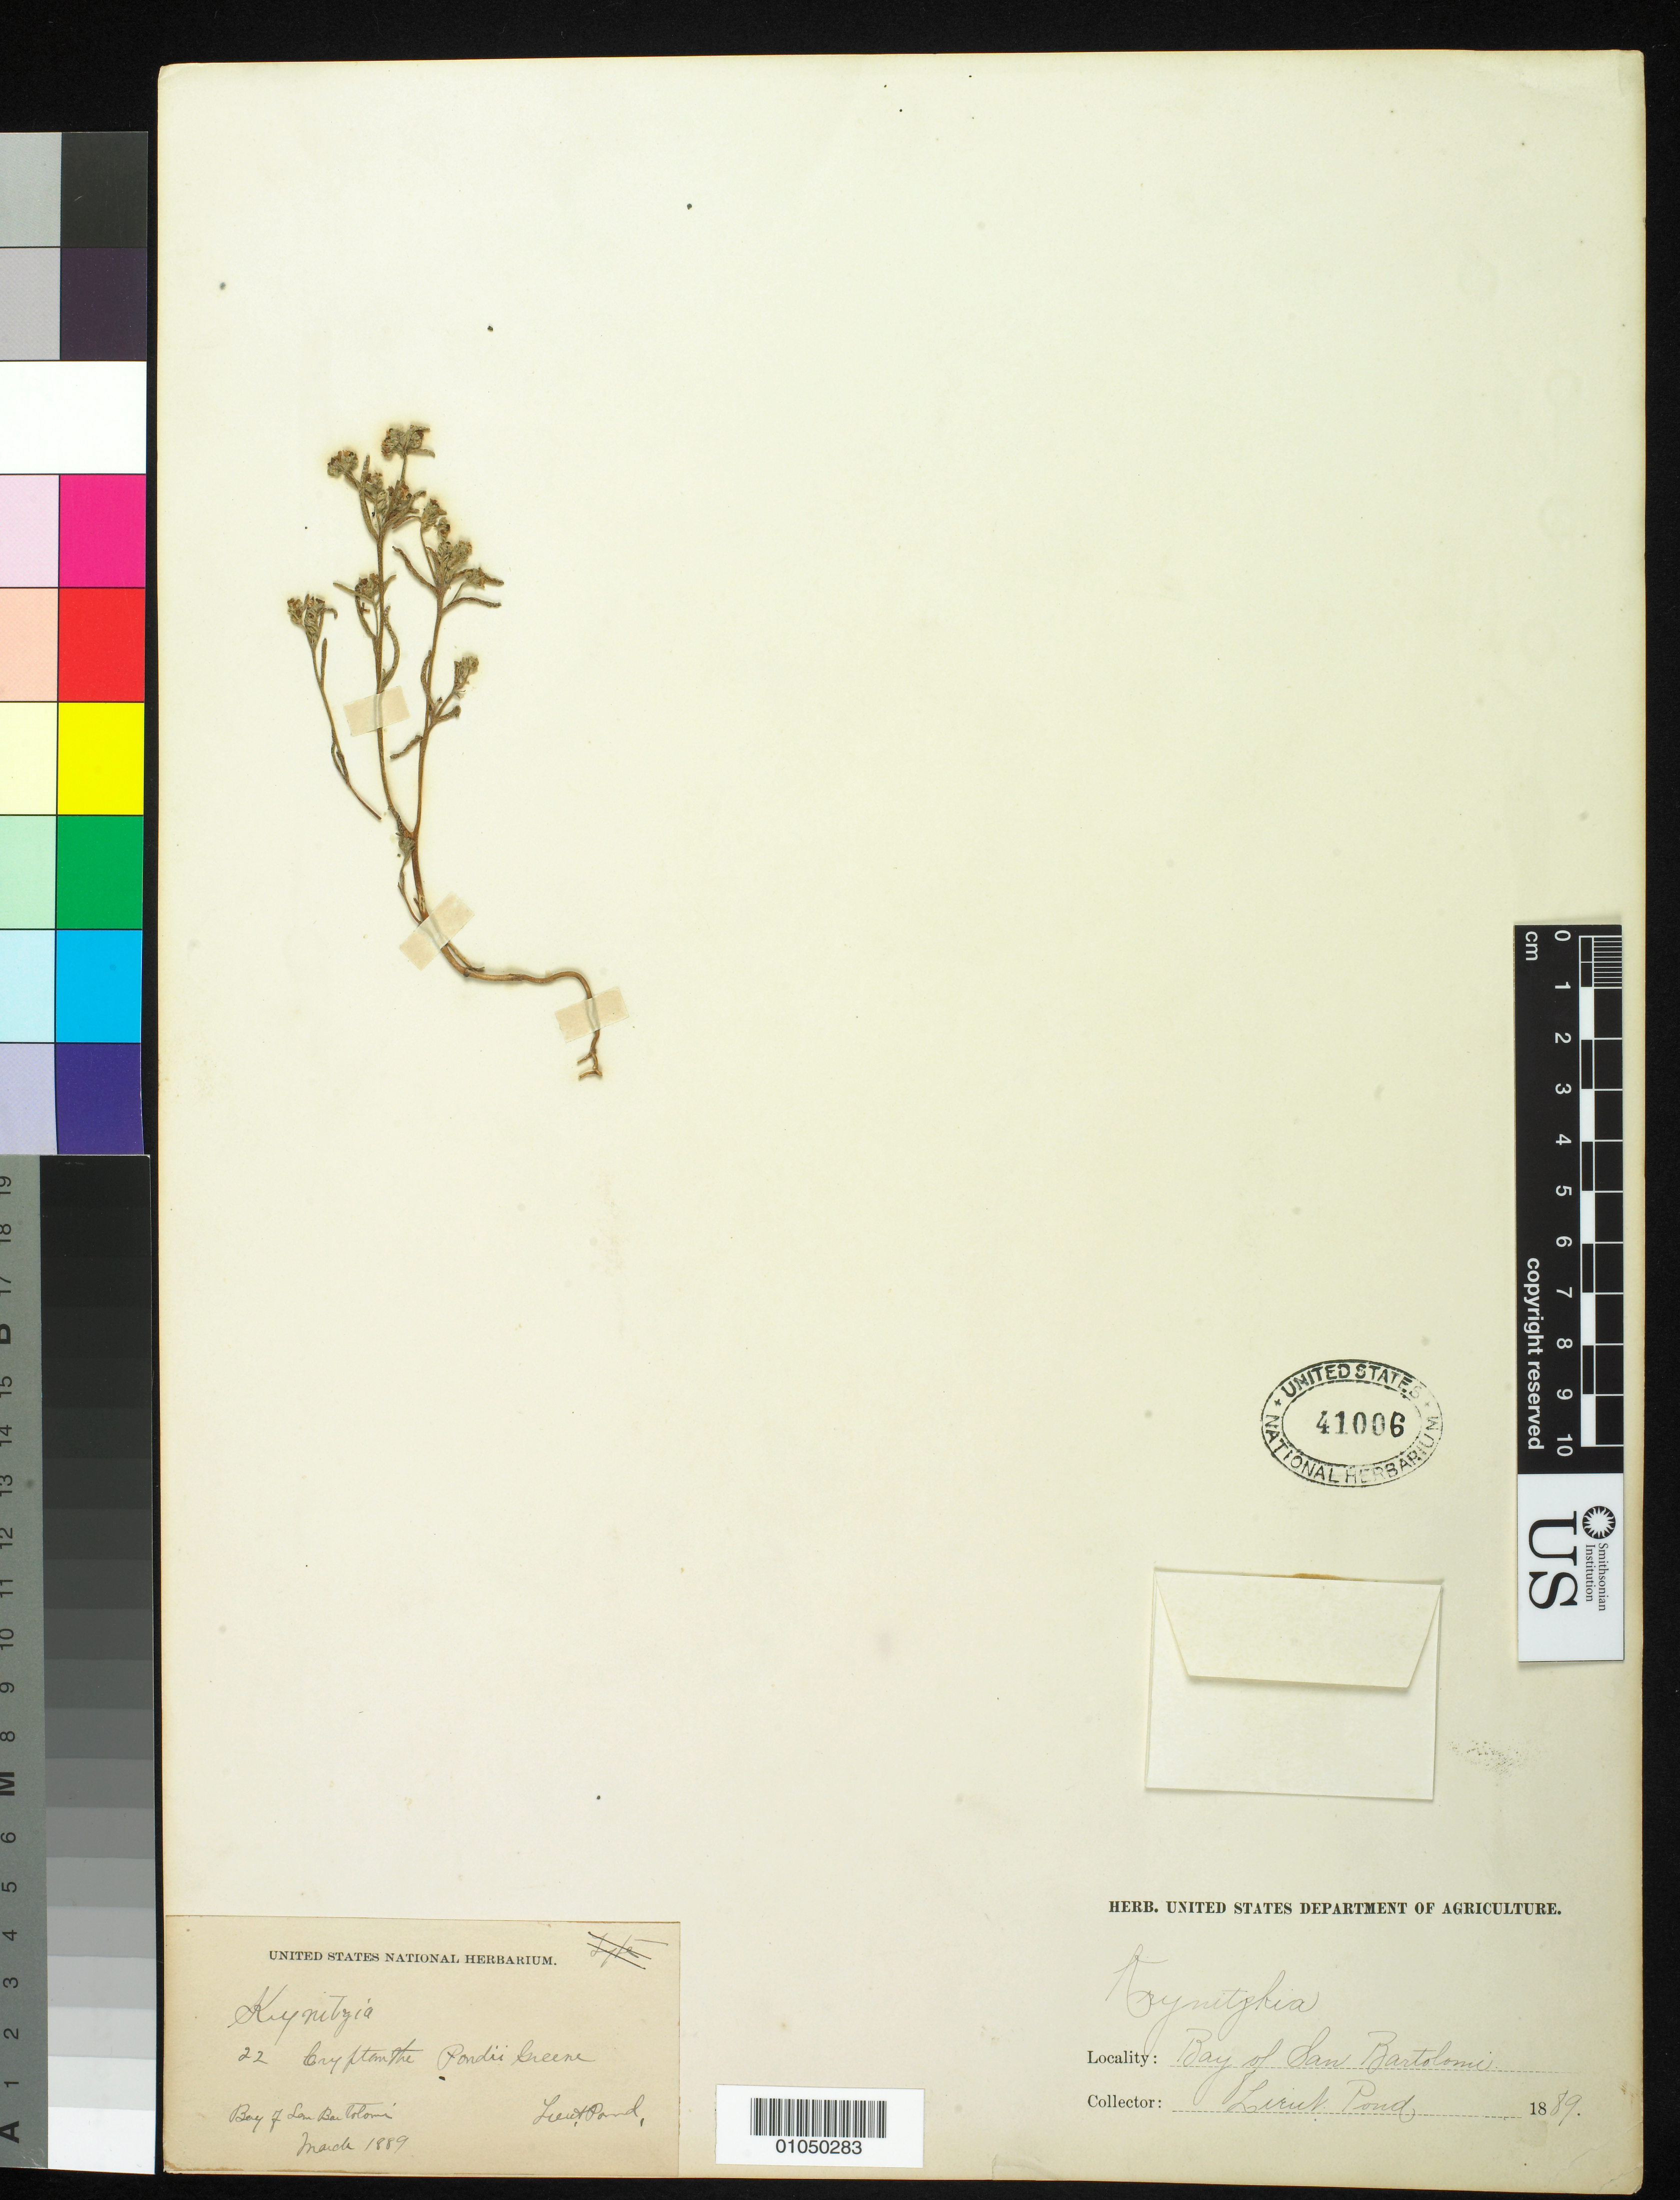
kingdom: Plantae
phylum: Tracheophyta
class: Magnoliopsida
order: Boraginales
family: Boraginaceae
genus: Cryptantha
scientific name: Cryptantha pondii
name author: Greene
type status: Type Collection; Possible Type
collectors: C. Pond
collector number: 22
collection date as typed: Mar 1889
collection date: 1889-03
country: Mexico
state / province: Baja California Sur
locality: Bay of San Bartolomé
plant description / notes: Cryptantha bartolomaei Greene (1892, Pittonia 2: 232) is almost certainly based on the same collection and thus a homotypic synonym: "Bay of San Barolomé, Lower California, Lieut. Pond, 1889."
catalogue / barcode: US 41006